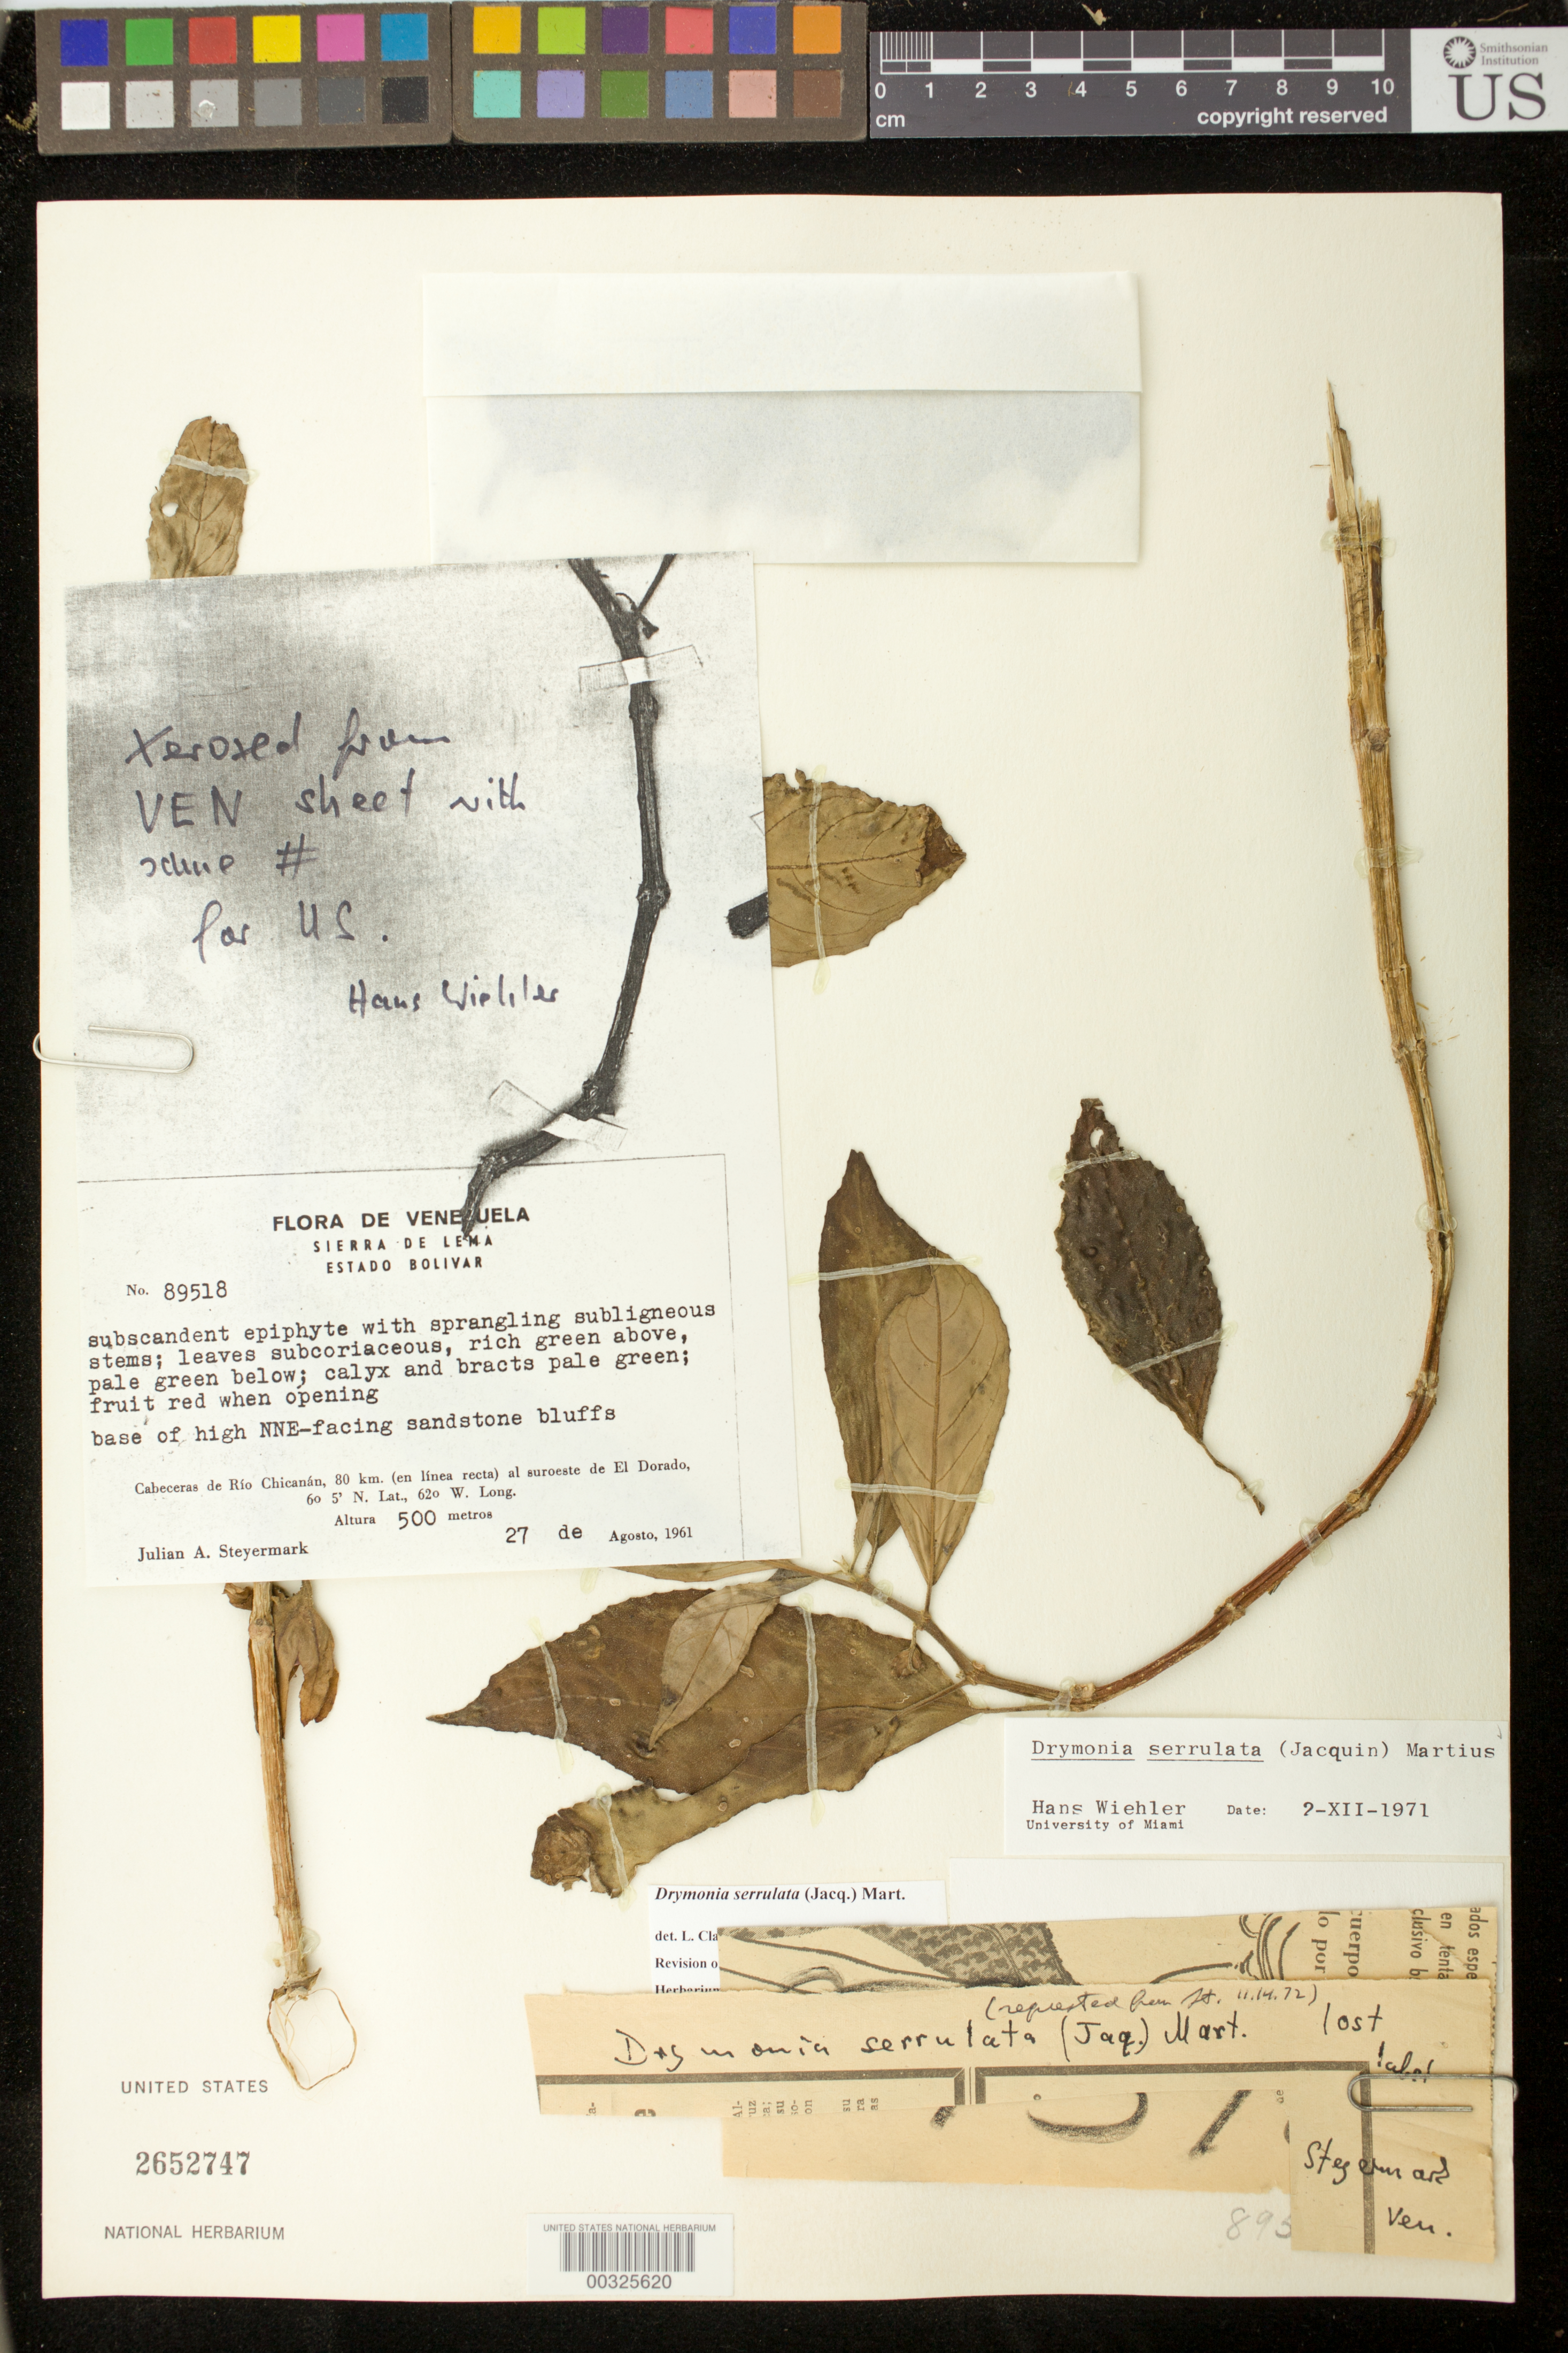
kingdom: Plantae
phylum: Tracheophyta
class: Magnoliopsida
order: Lamiales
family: Gesneriaceae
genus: Drymonia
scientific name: Drymonia serrulata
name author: (Jacq.) Mart.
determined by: Wiehler, H. J.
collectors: J. Steyermark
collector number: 89518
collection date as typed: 27 Aug 1961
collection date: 1961-08-27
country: Venezuela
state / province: Bolívar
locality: Sierra de Lema, cabeceras de Rio Chicanan, 80 km SW of El Dorado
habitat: Base of high NNE-facing sandstone bluffs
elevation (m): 500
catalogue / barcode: US 2652747